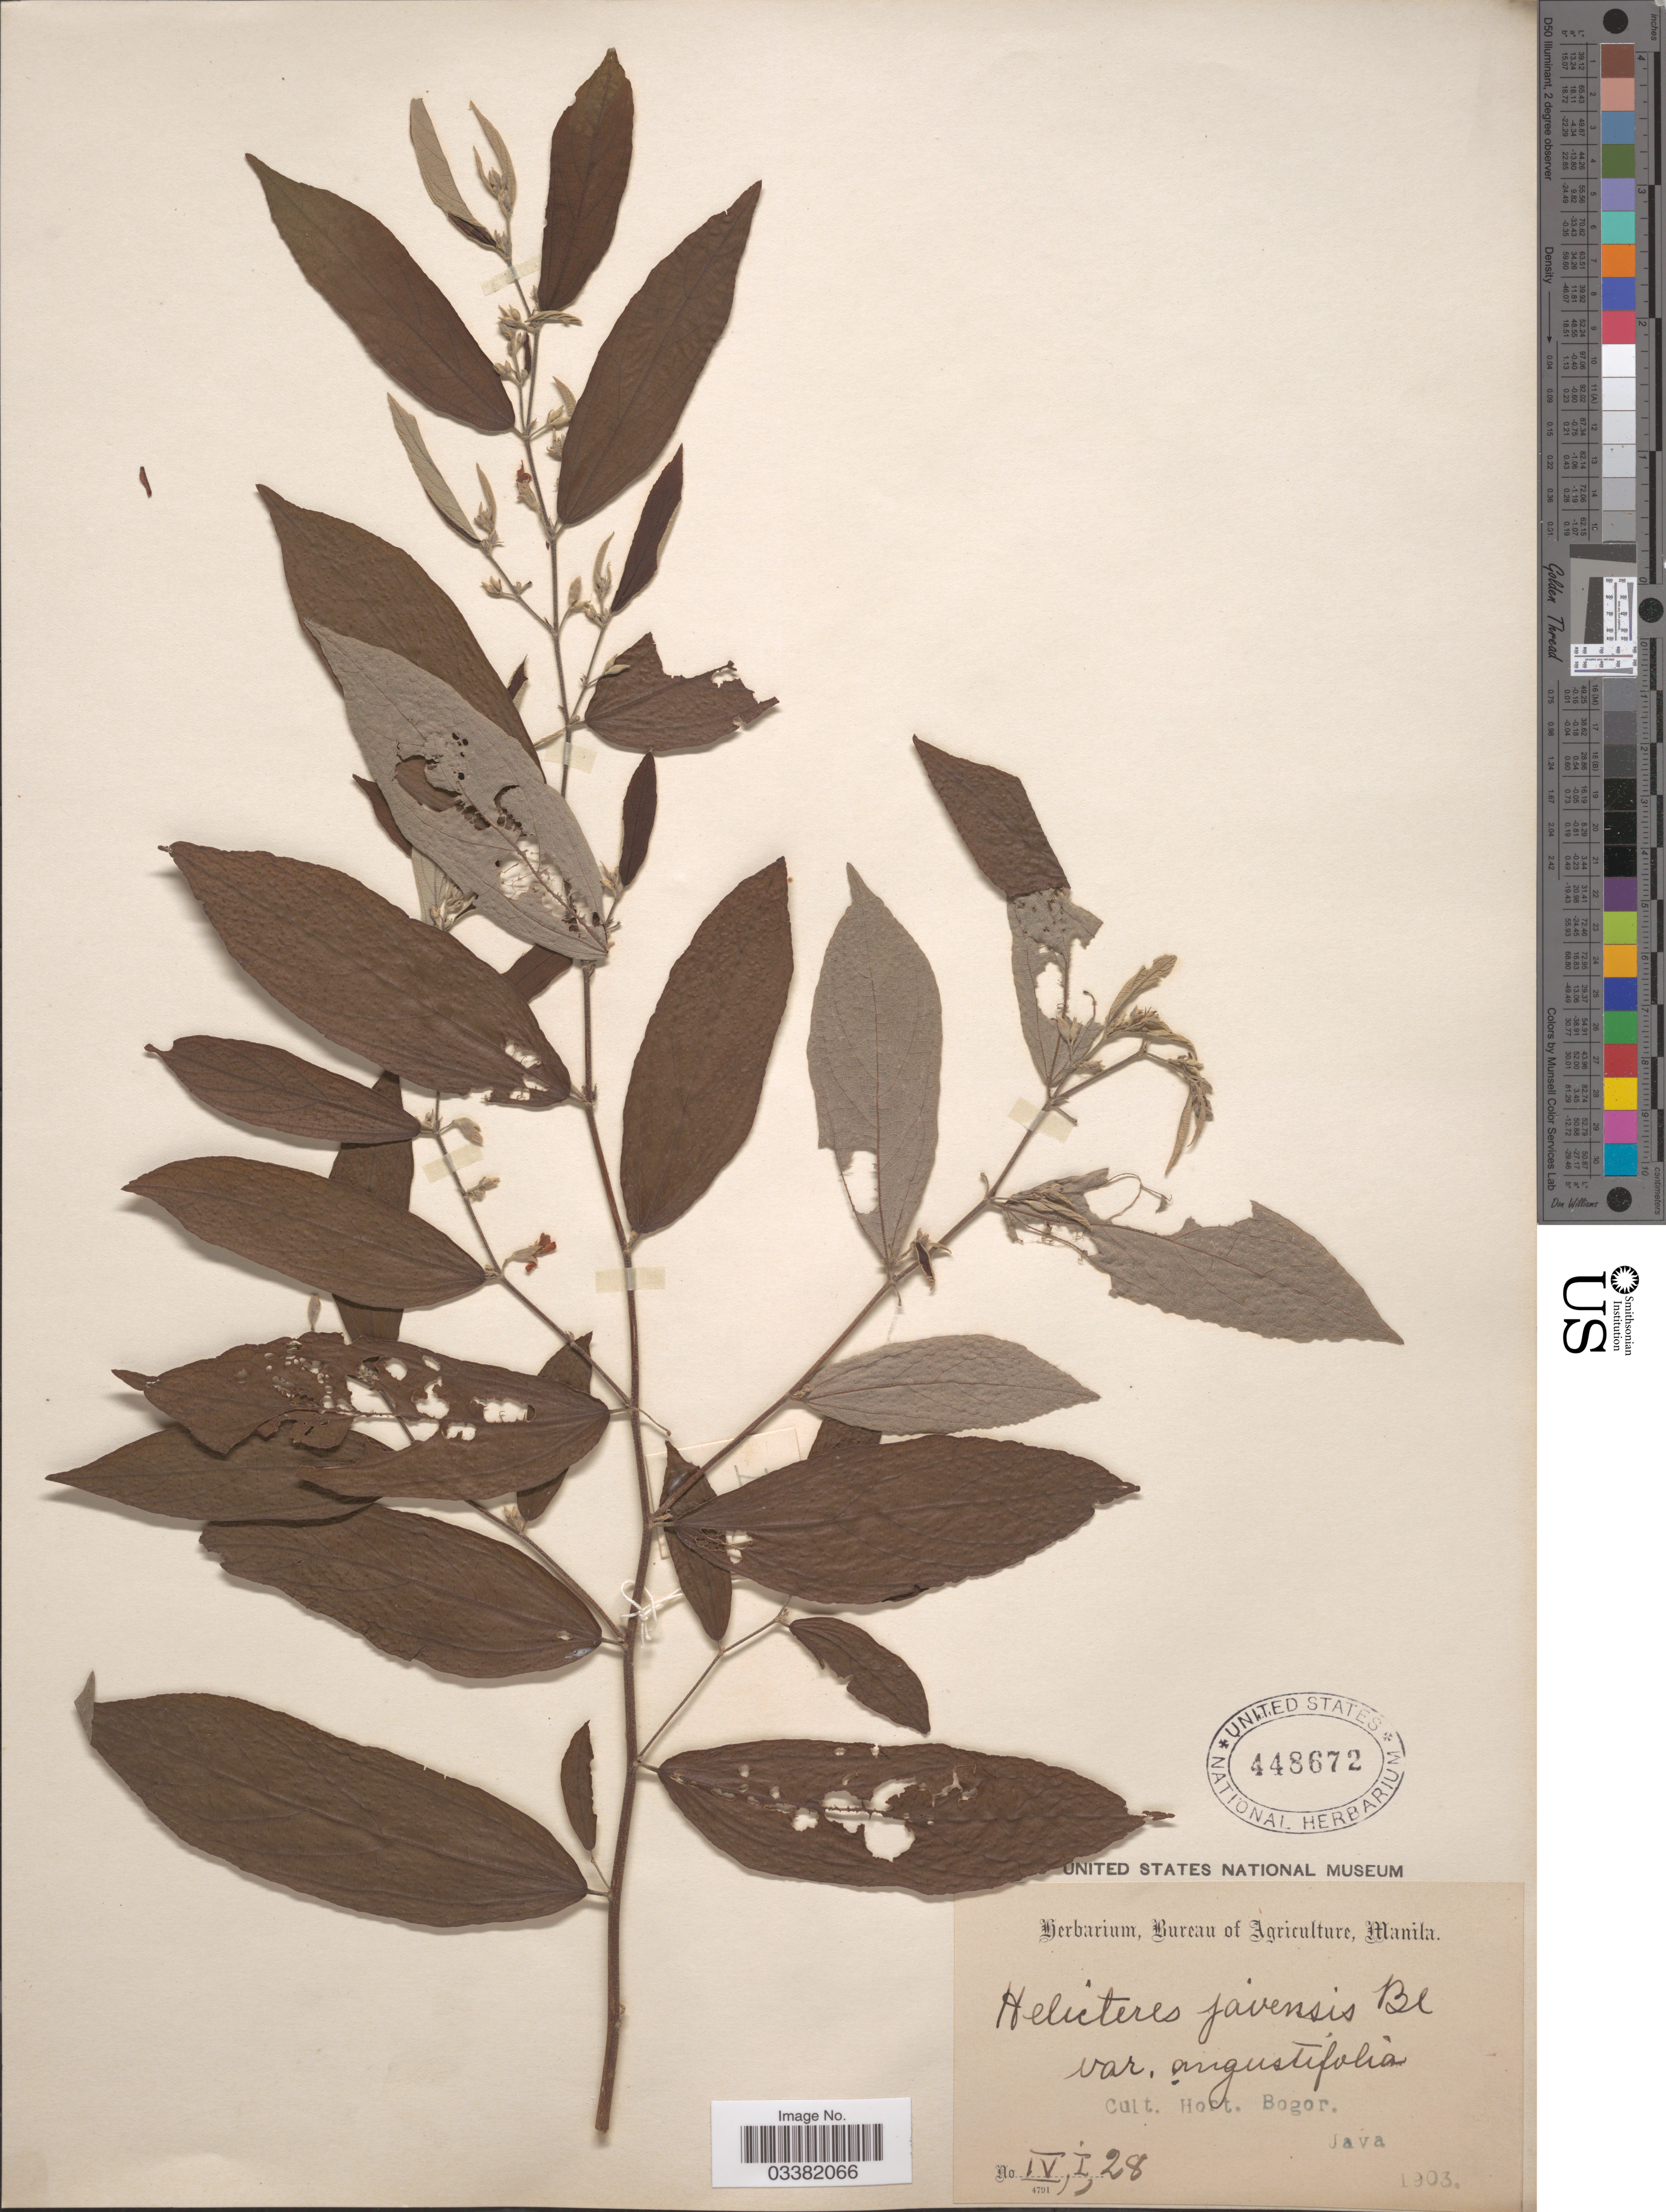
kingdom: Plantae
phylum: Tracheophyta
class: Magnoliopsida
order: Malvales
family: Malvaceae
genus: Helicteres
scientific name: Helicteres javensis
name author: Blume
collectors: ex Herb. Bur. Agric. Manila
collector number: IV,I,28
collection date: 1903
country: Indonesia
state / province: Java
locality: Cult. Hort. Bogor.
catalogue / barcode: US 448672